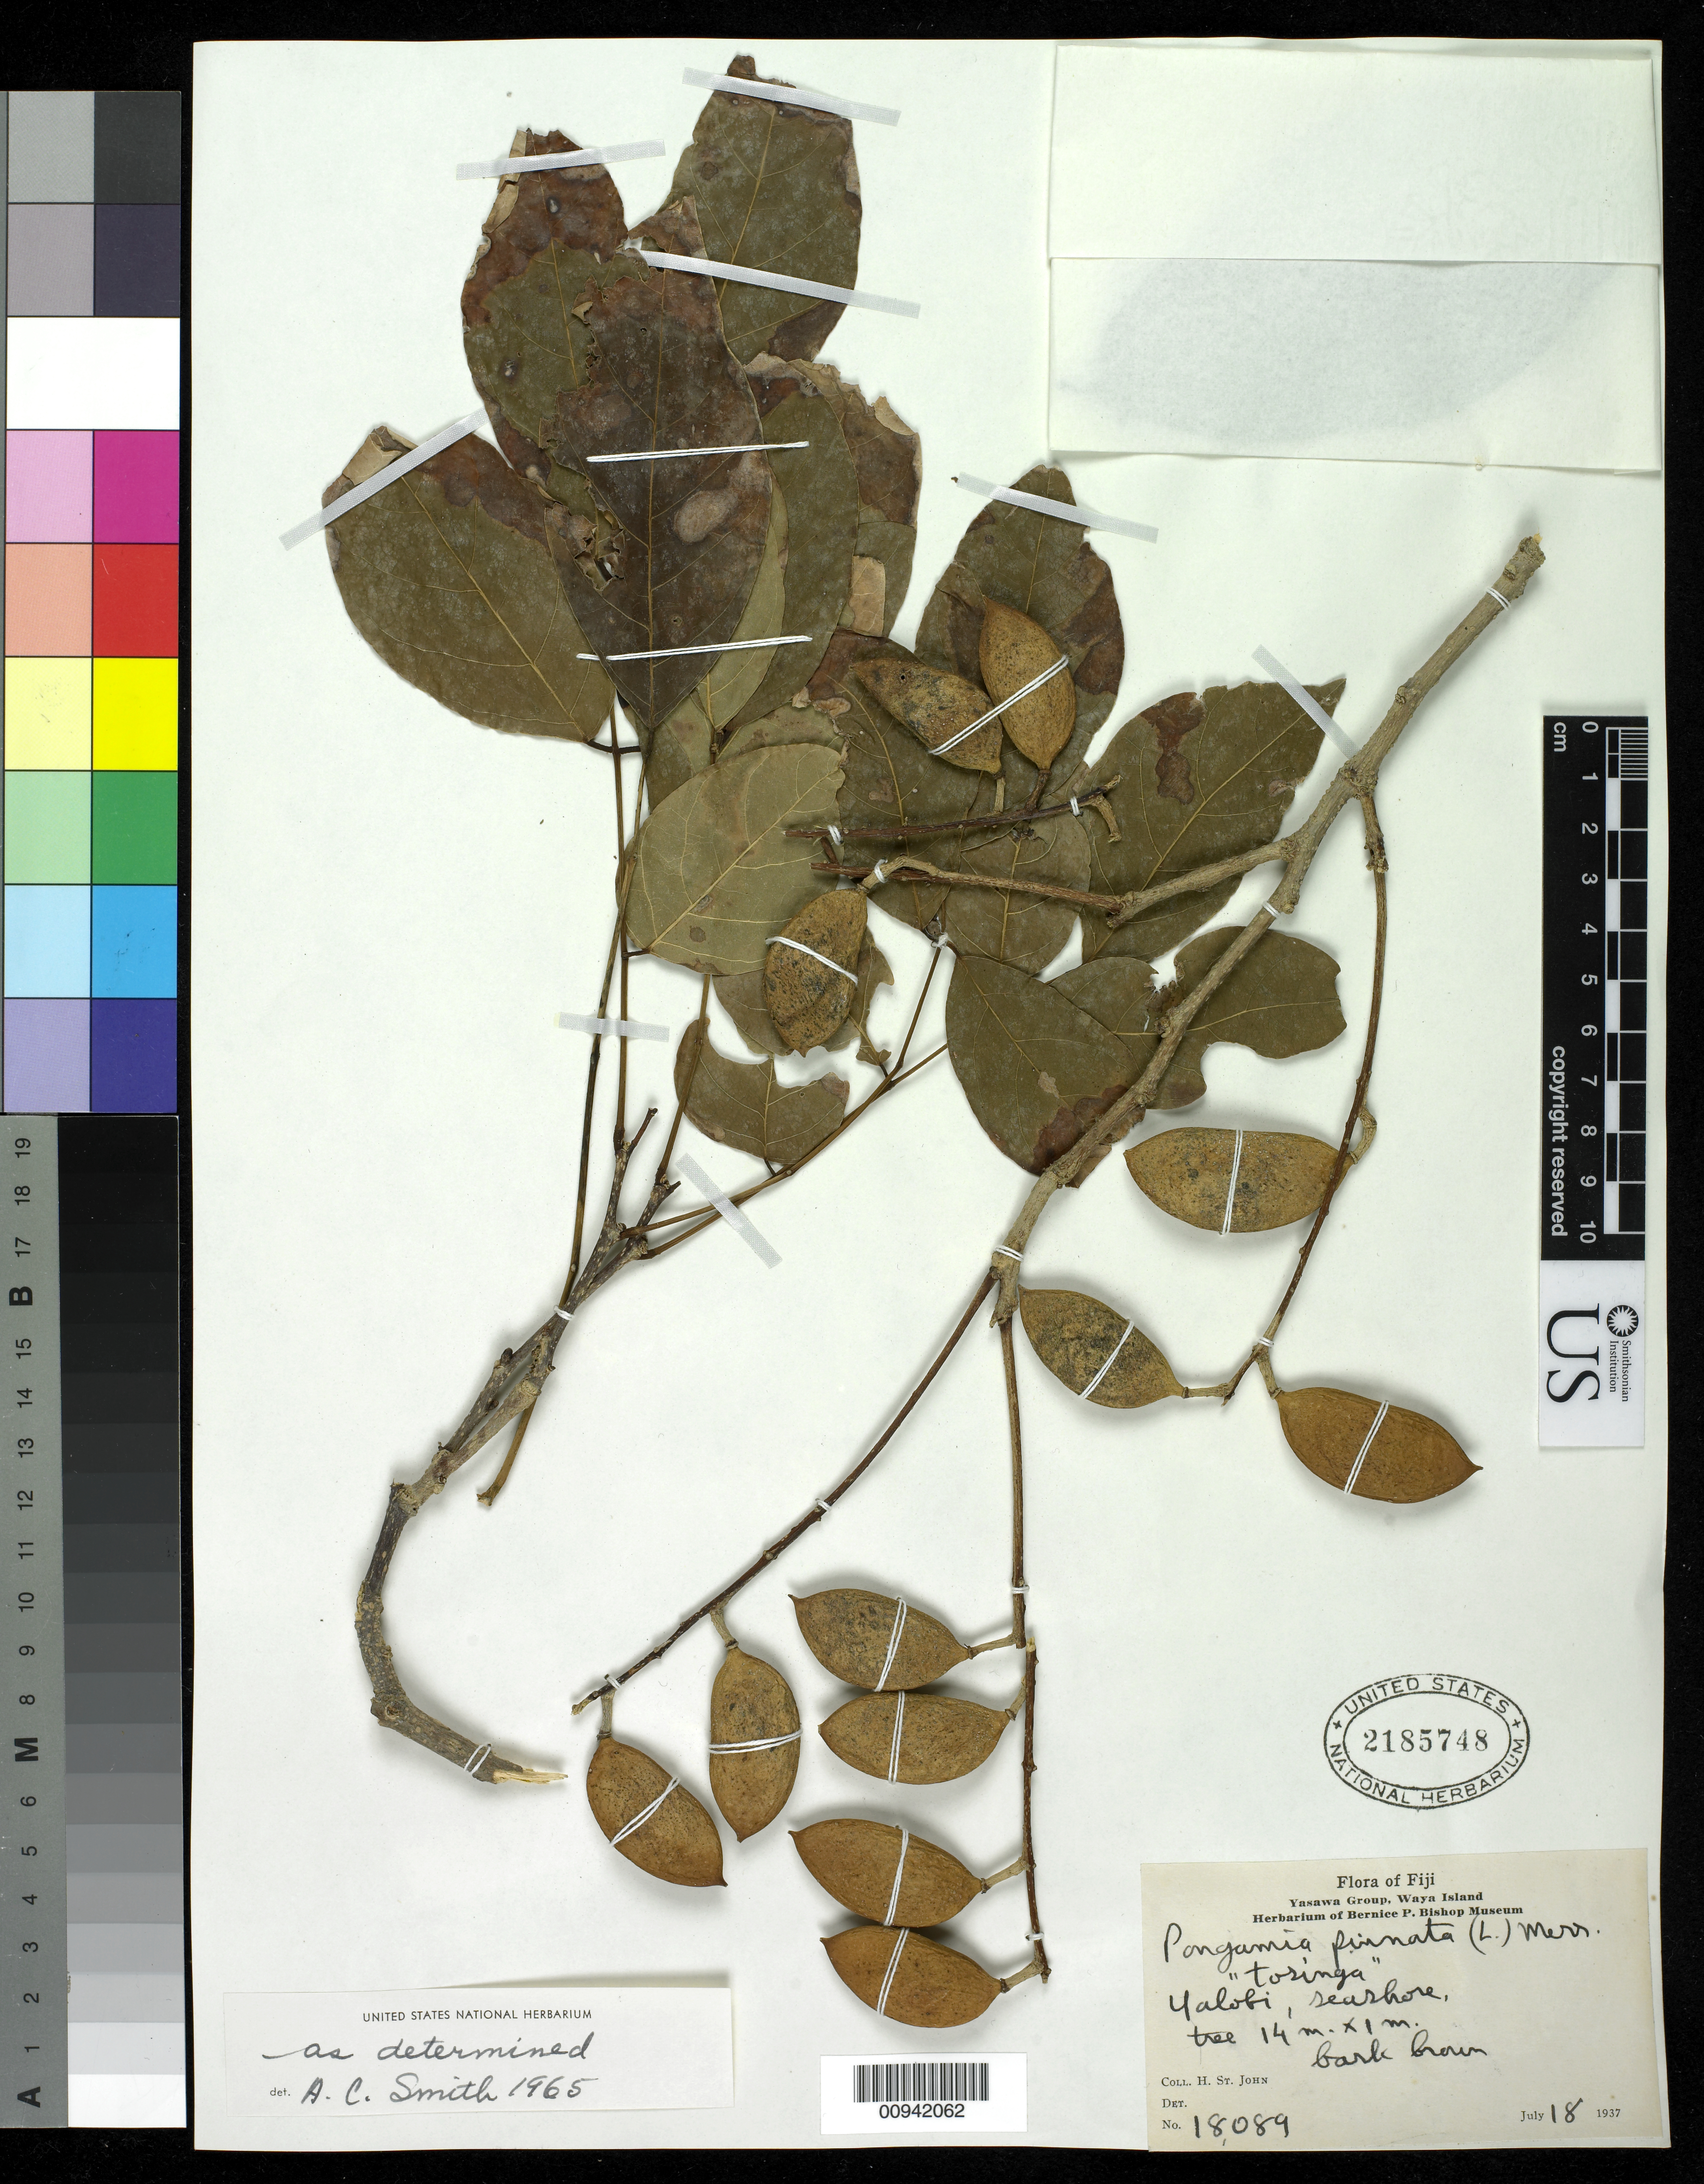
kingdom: Plantae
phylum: Tracheophyta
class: Magnoliopsida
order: Fabales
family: Fabaceae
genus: Millettia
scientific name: Millettia pinnata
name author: (L.) Panigrahi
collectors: H. St. John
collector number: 18089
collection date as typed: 18 Jul 1937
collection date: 1937-07-18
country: Fiji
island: Waya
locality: Yalobi, seashore.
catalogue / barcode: US 2185748